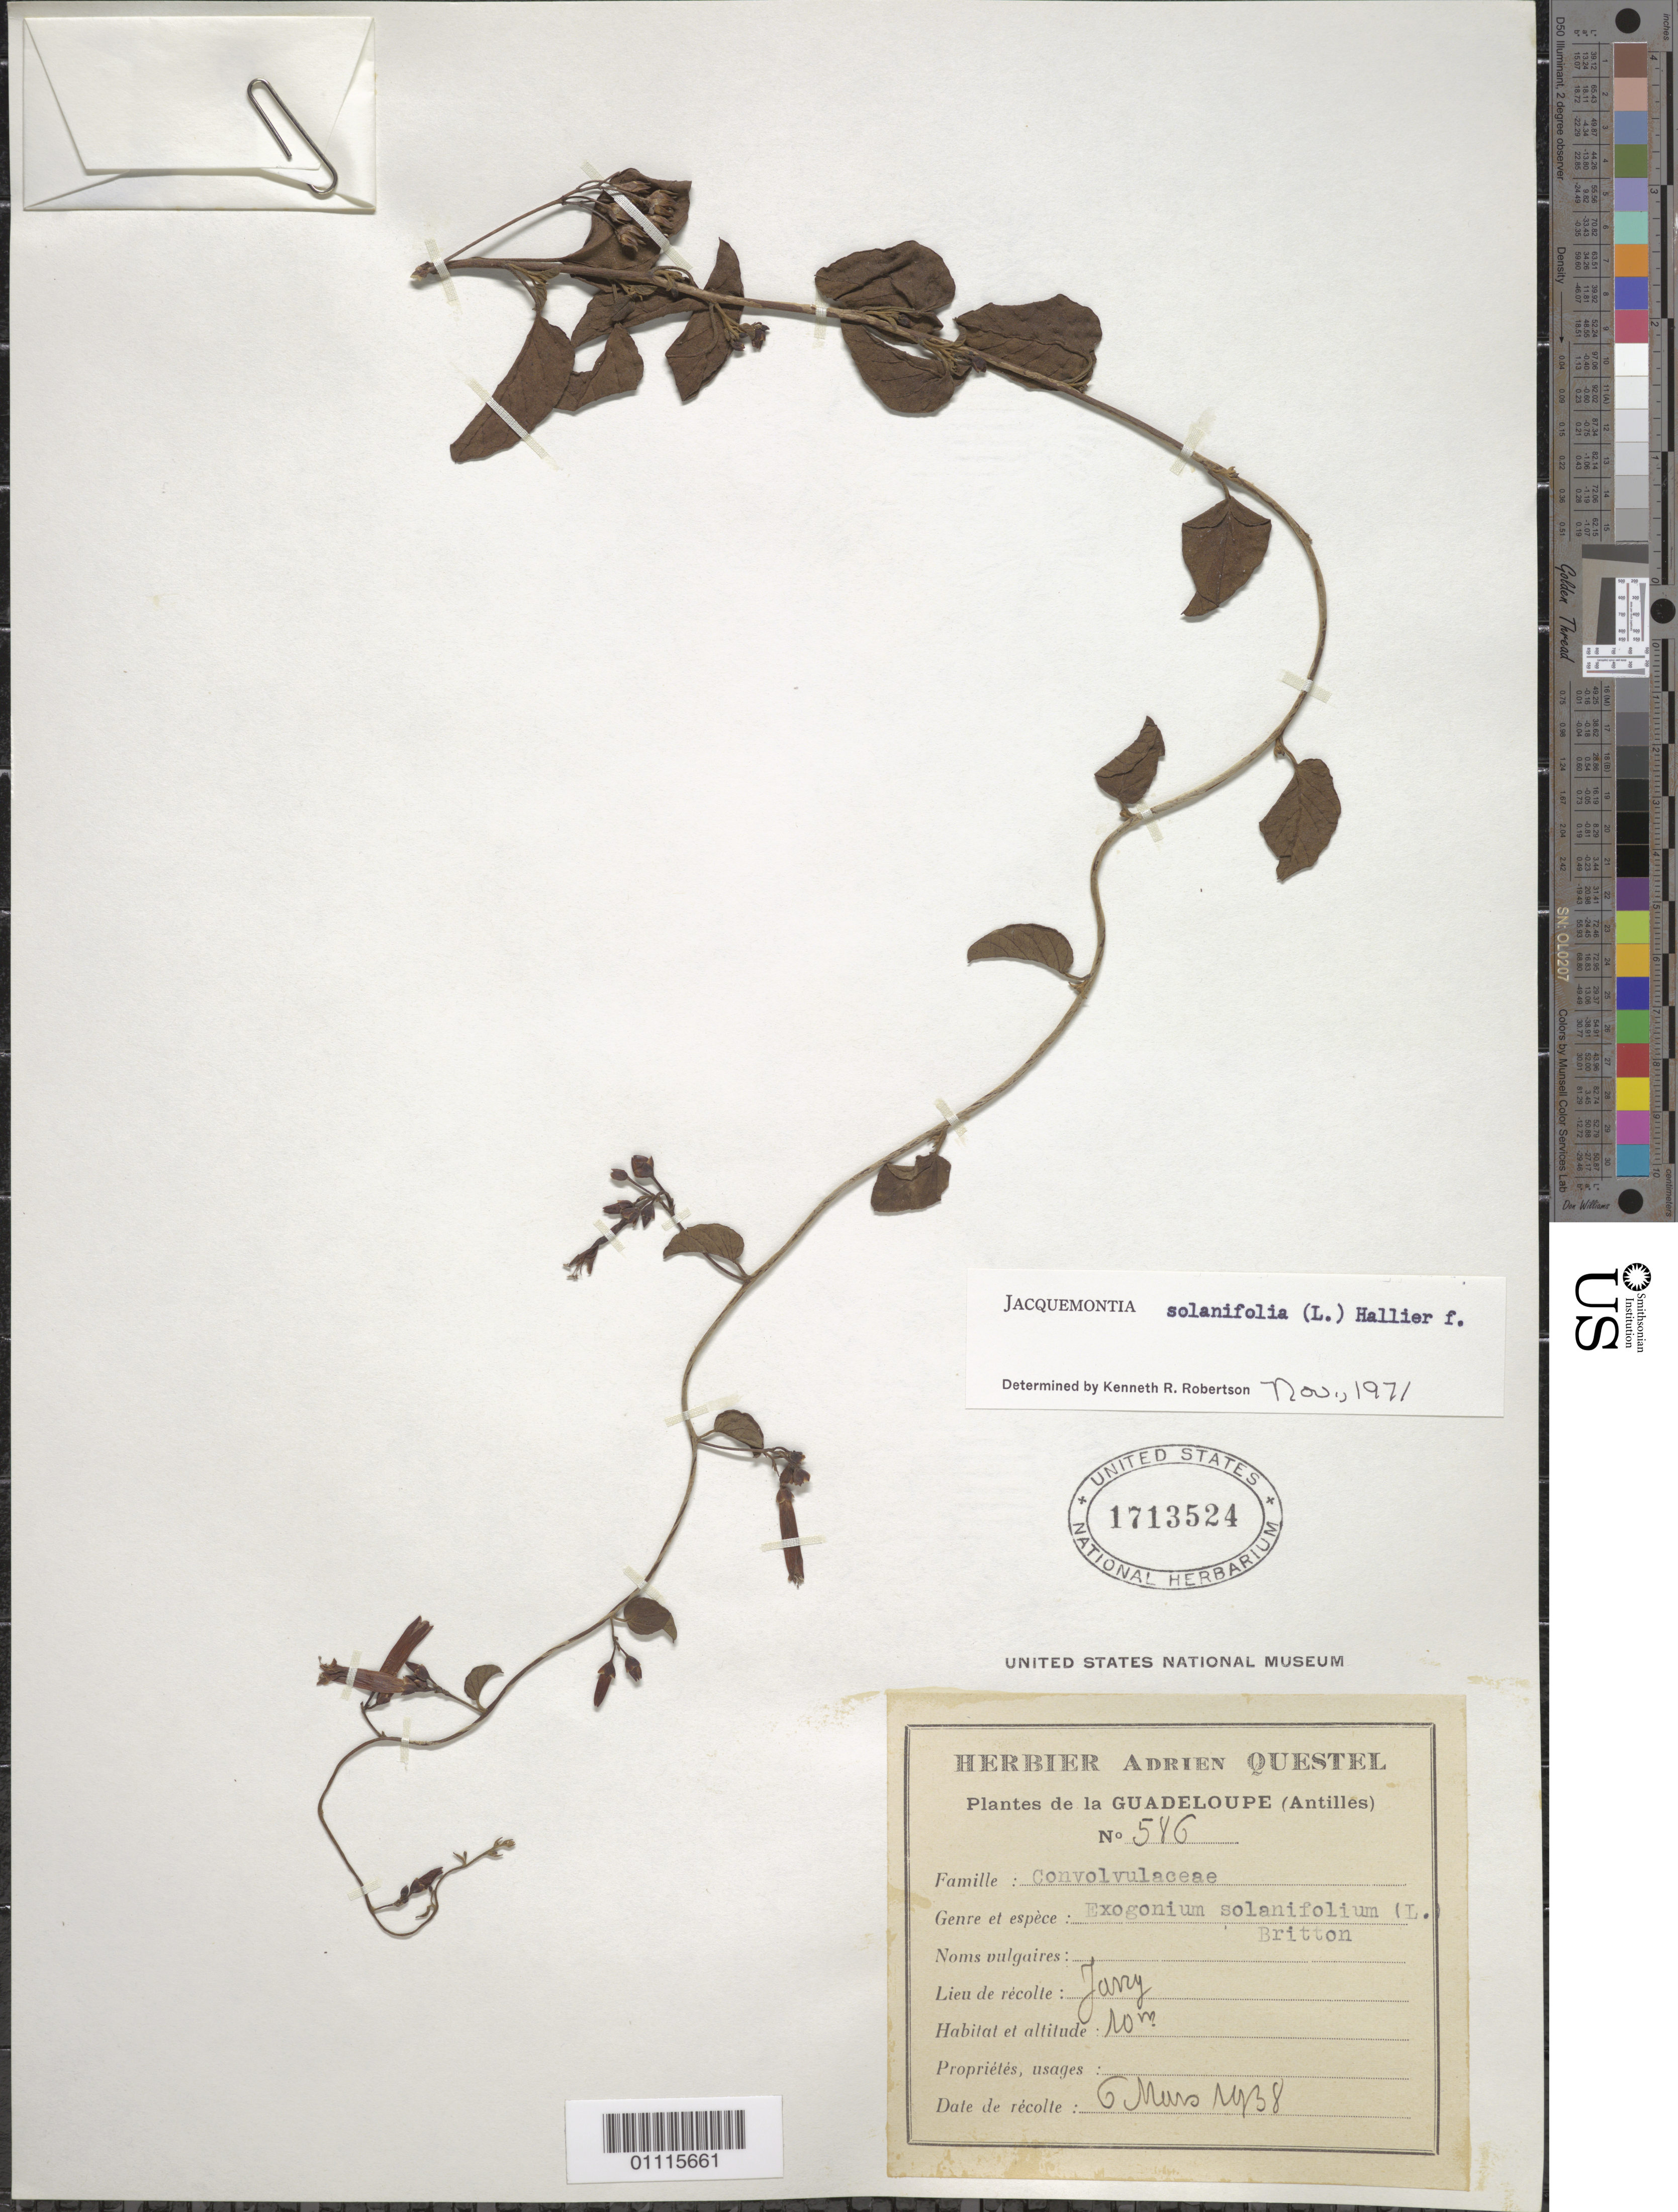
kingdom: Plantae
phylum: Tracheophyta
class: Magnoliopsida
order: Solanales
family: Convolvulaceae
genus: Jacquemontia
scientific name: Jacquemontia solanifolia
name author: (L.) Hallier f.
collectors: A. Questel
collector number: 586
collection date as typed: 06 Mar 1938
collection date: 1938-03-06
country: Guadeloupe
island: Basse Terre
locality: Jarry.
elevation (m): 10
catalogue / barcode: US 1713524